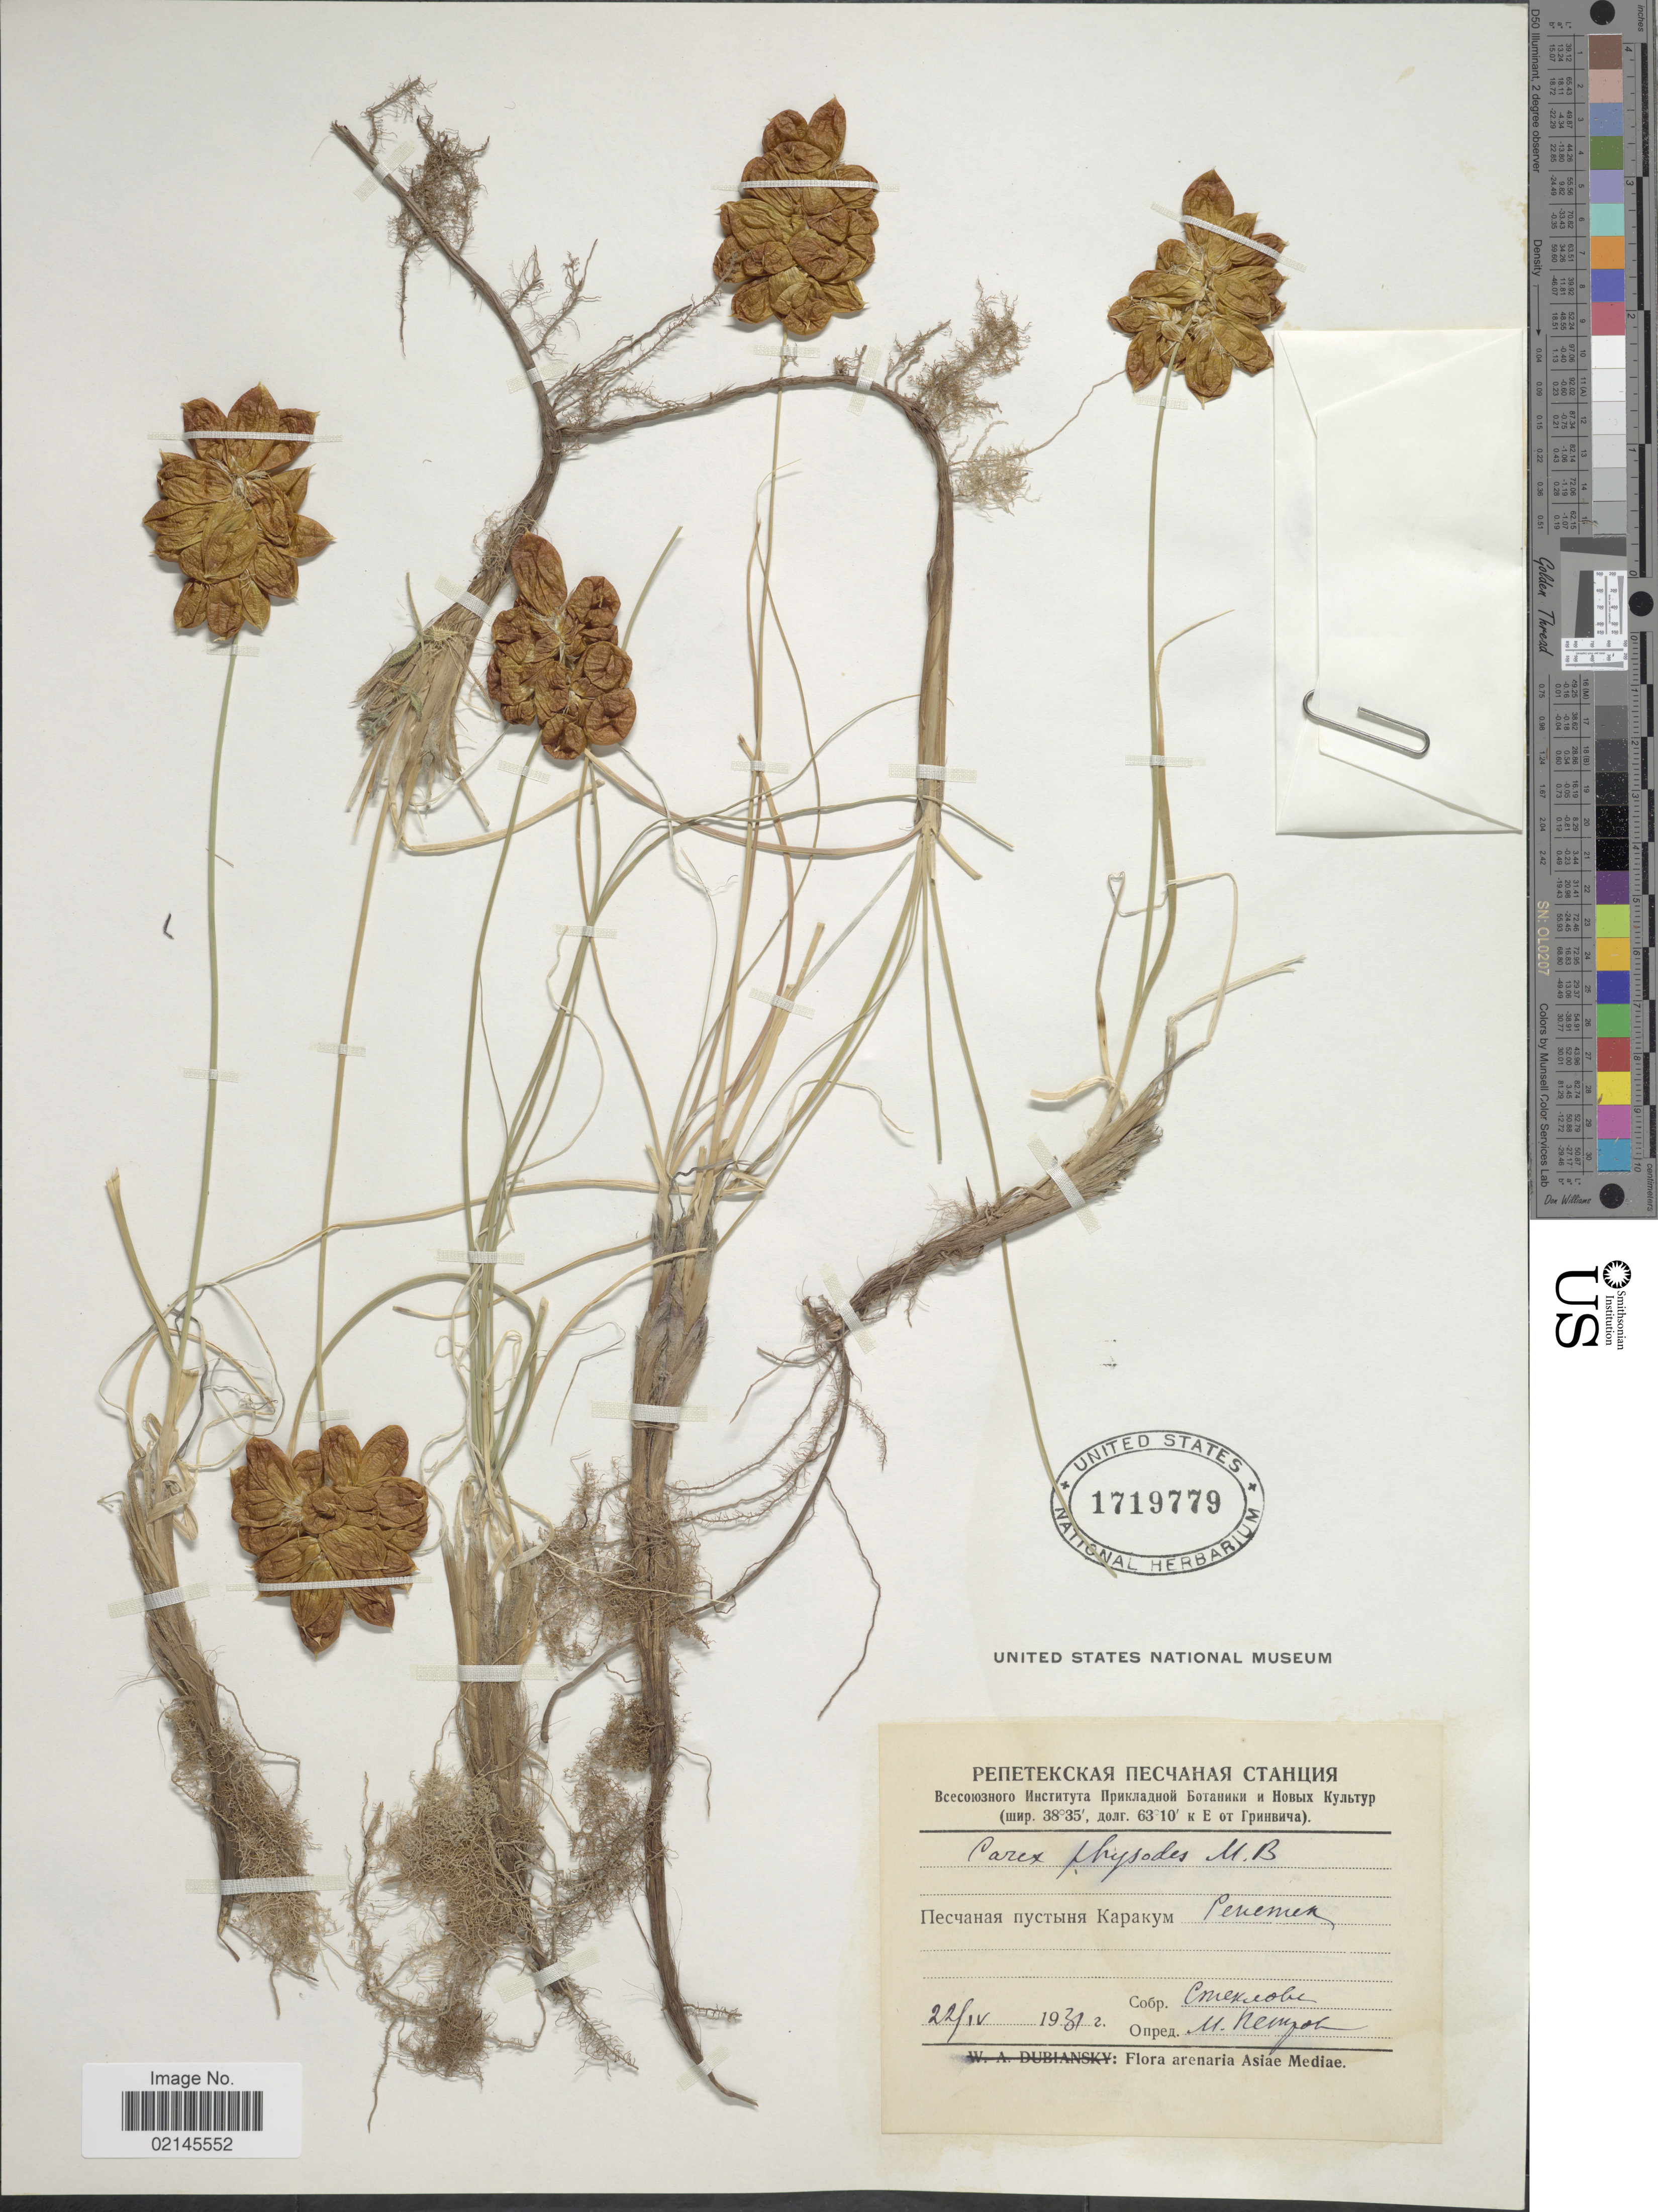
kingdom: Plantae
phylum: Tracheophyta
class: Liliopsida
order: Poales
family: Cyperaceae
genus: Carex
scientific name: Carex physodes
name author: M. Bieb.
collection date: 1931-04-22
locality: Asiae Mediae, [Foreign script]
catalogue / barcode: US 1719779